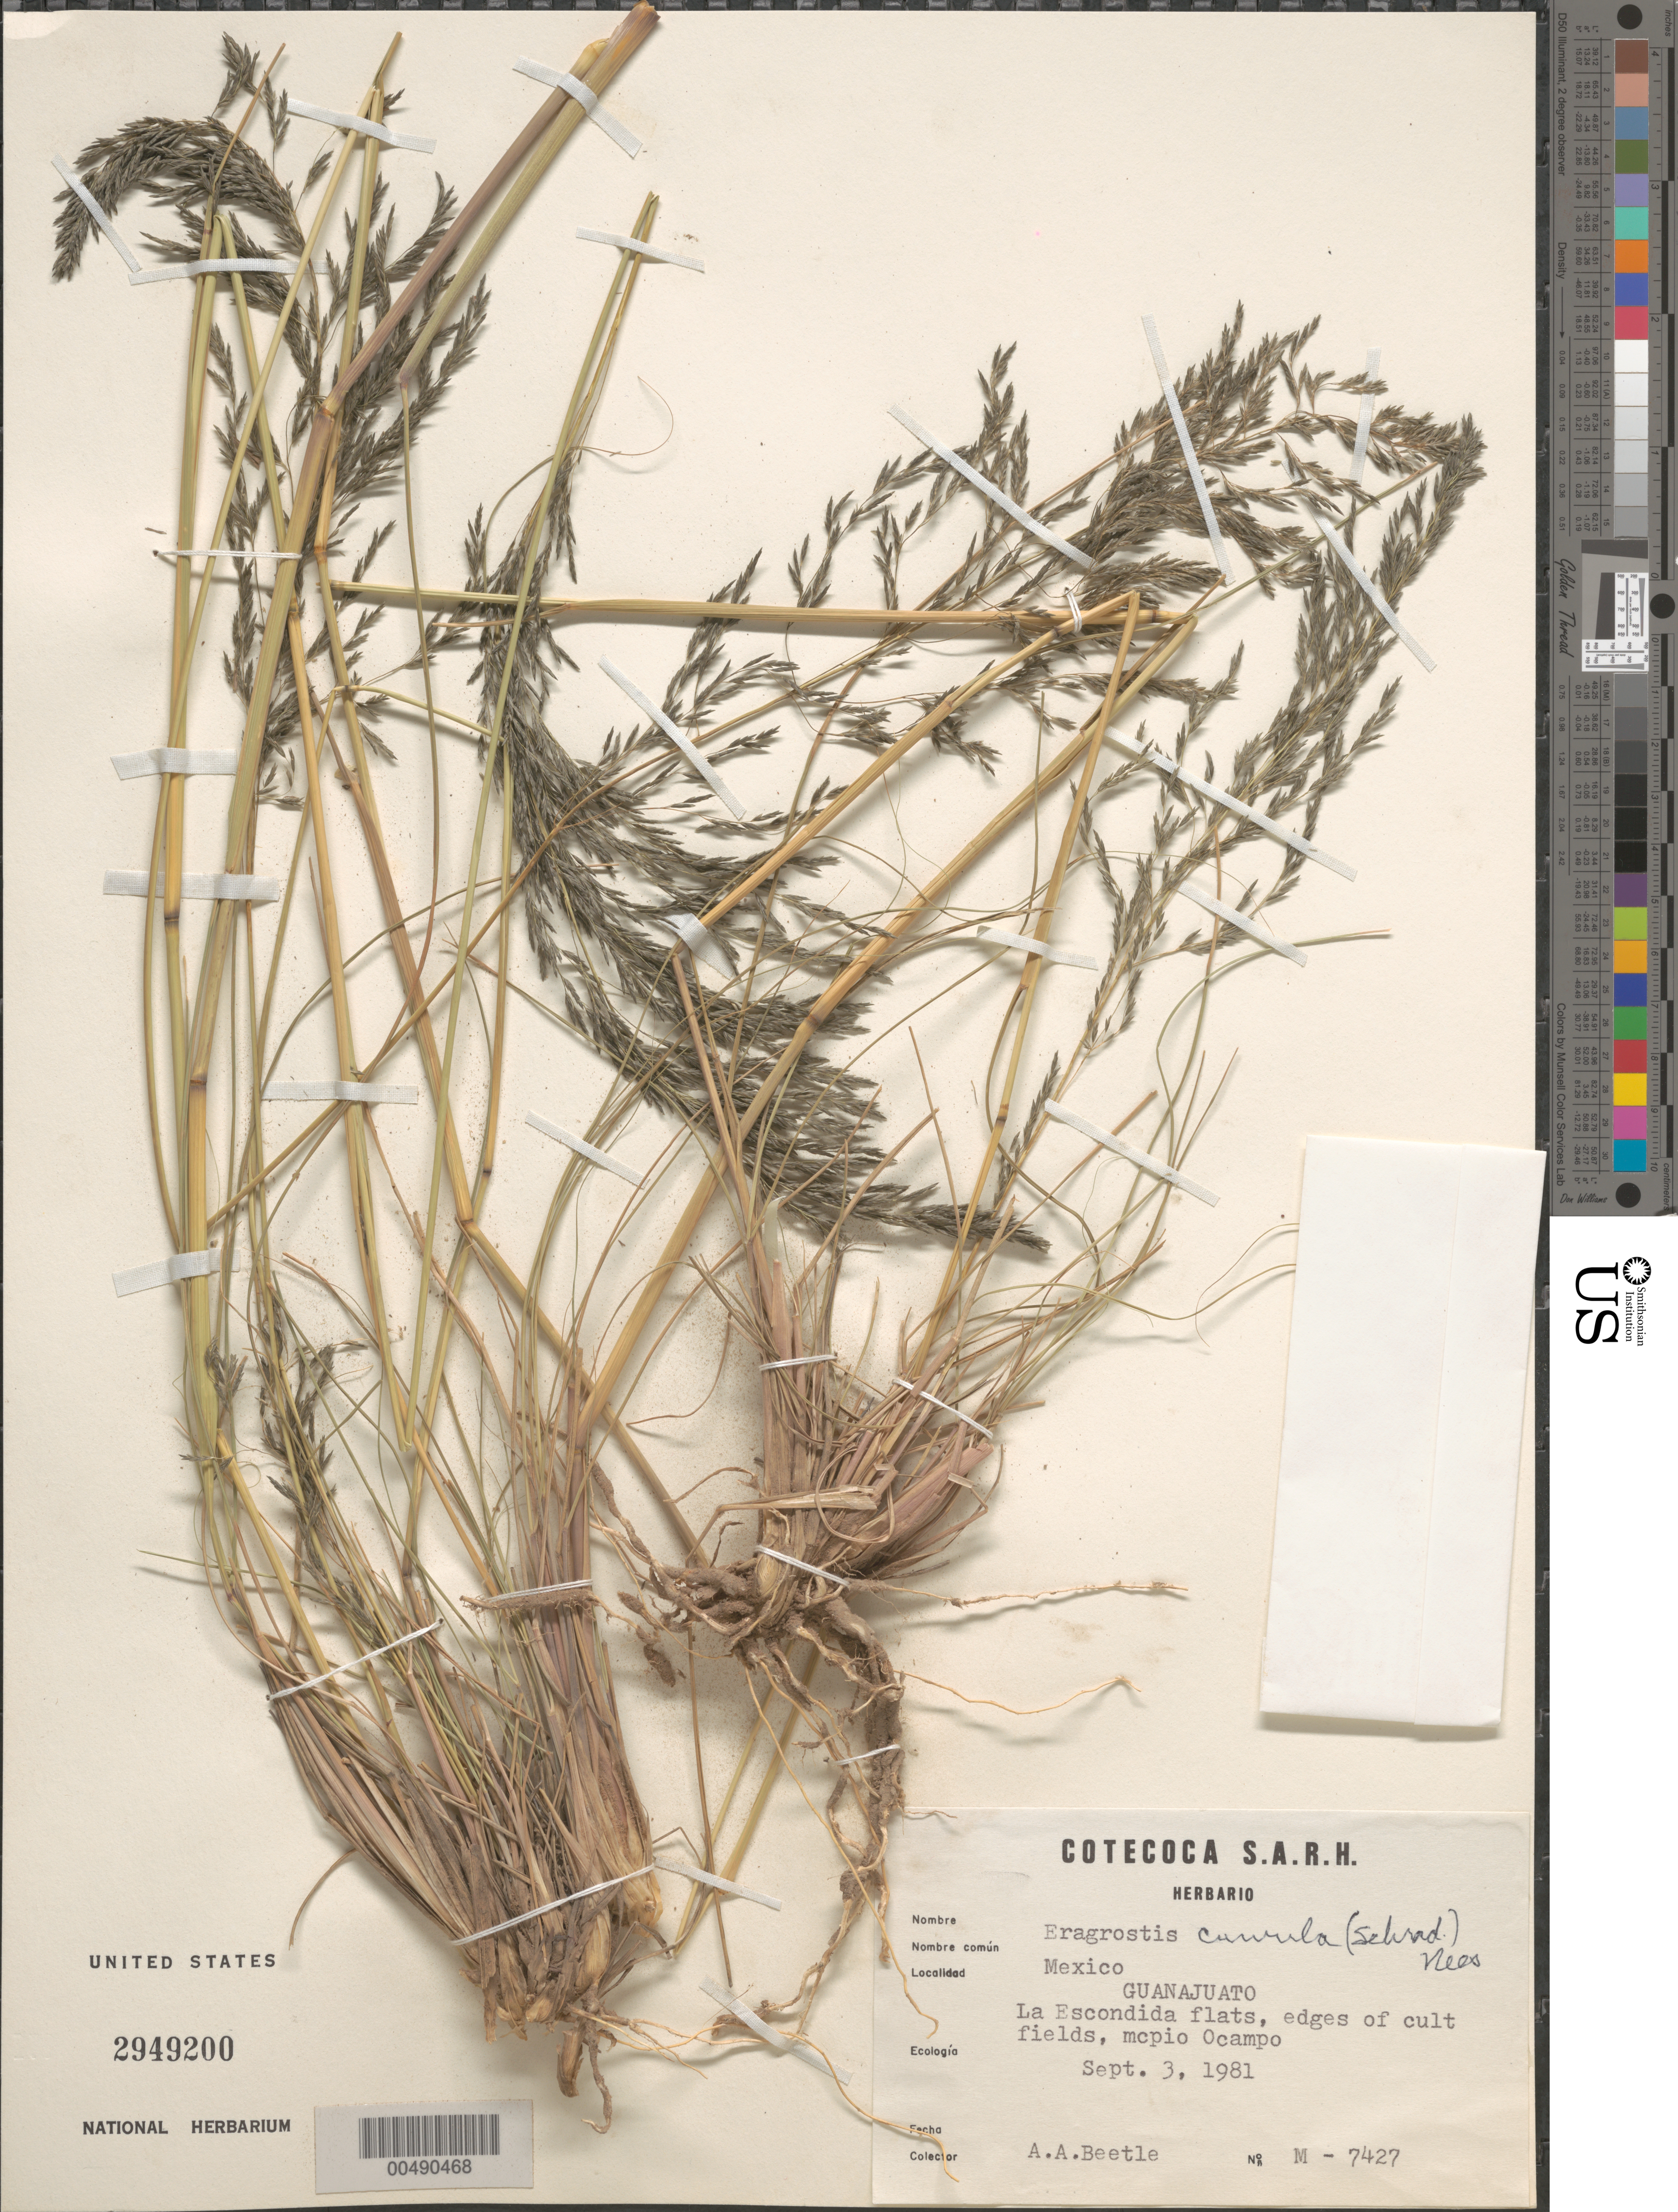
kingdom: Plantae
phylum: Tracheophyta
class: Liliopsida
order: Poales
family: Poaceae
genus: Eragrostis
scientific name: Eragrostis curvula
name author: (Schrad.) Nees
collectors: A. A. Beetle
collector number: M-7427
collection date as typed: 3 Sep 1981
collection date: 1981-09-03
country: Mexico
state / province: Guanajuato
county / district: Ocampo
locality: La Escondida flats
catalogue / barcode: US 2949200